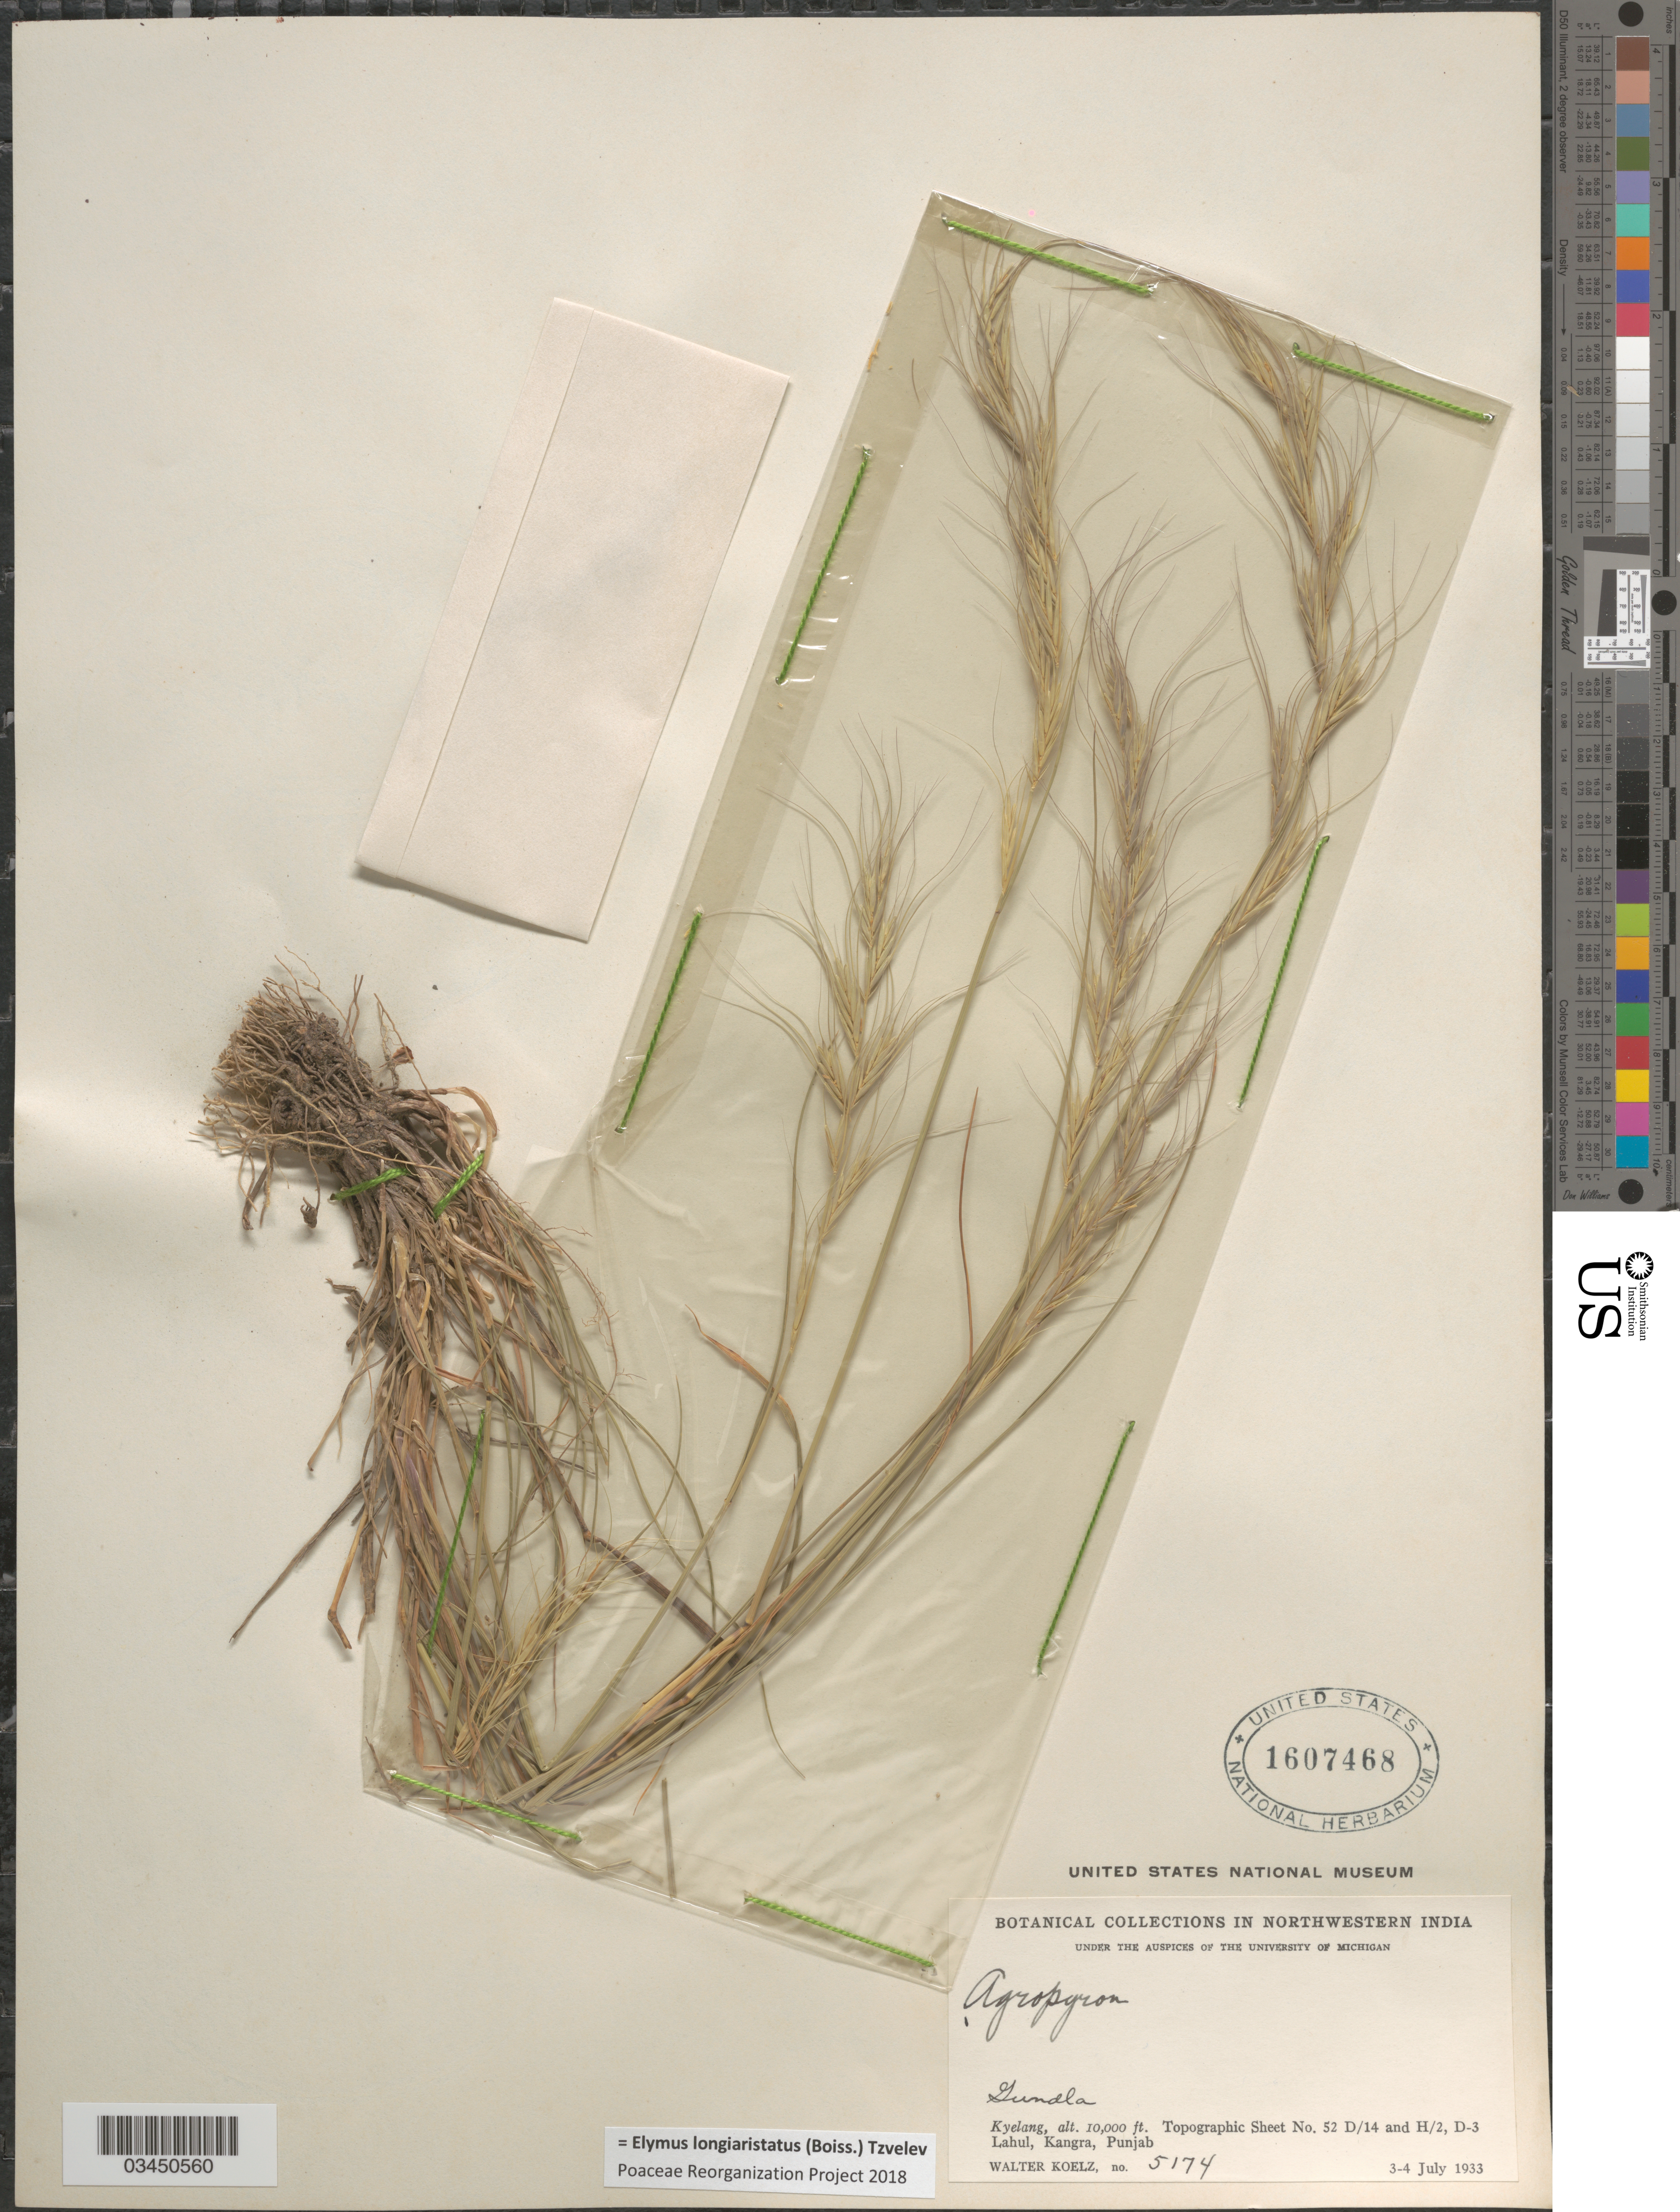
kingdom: Plantae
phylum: Tracheophyta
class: Liliopsida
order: Poales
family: Poaceae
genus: Elymus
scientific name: Elymus longiaristatus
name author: (Boiss.) Tzvelev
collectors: W. N. Koelz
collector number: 5174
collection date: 1933-07-03/1933-07-04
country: India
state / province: Punjab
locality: Northwestern India. Gundla. Kyelang. Topographic Sheet No. 52 D/14 and H/2, D-3. Lahul, Kangra.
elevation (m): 3048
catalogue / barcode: US 1607468